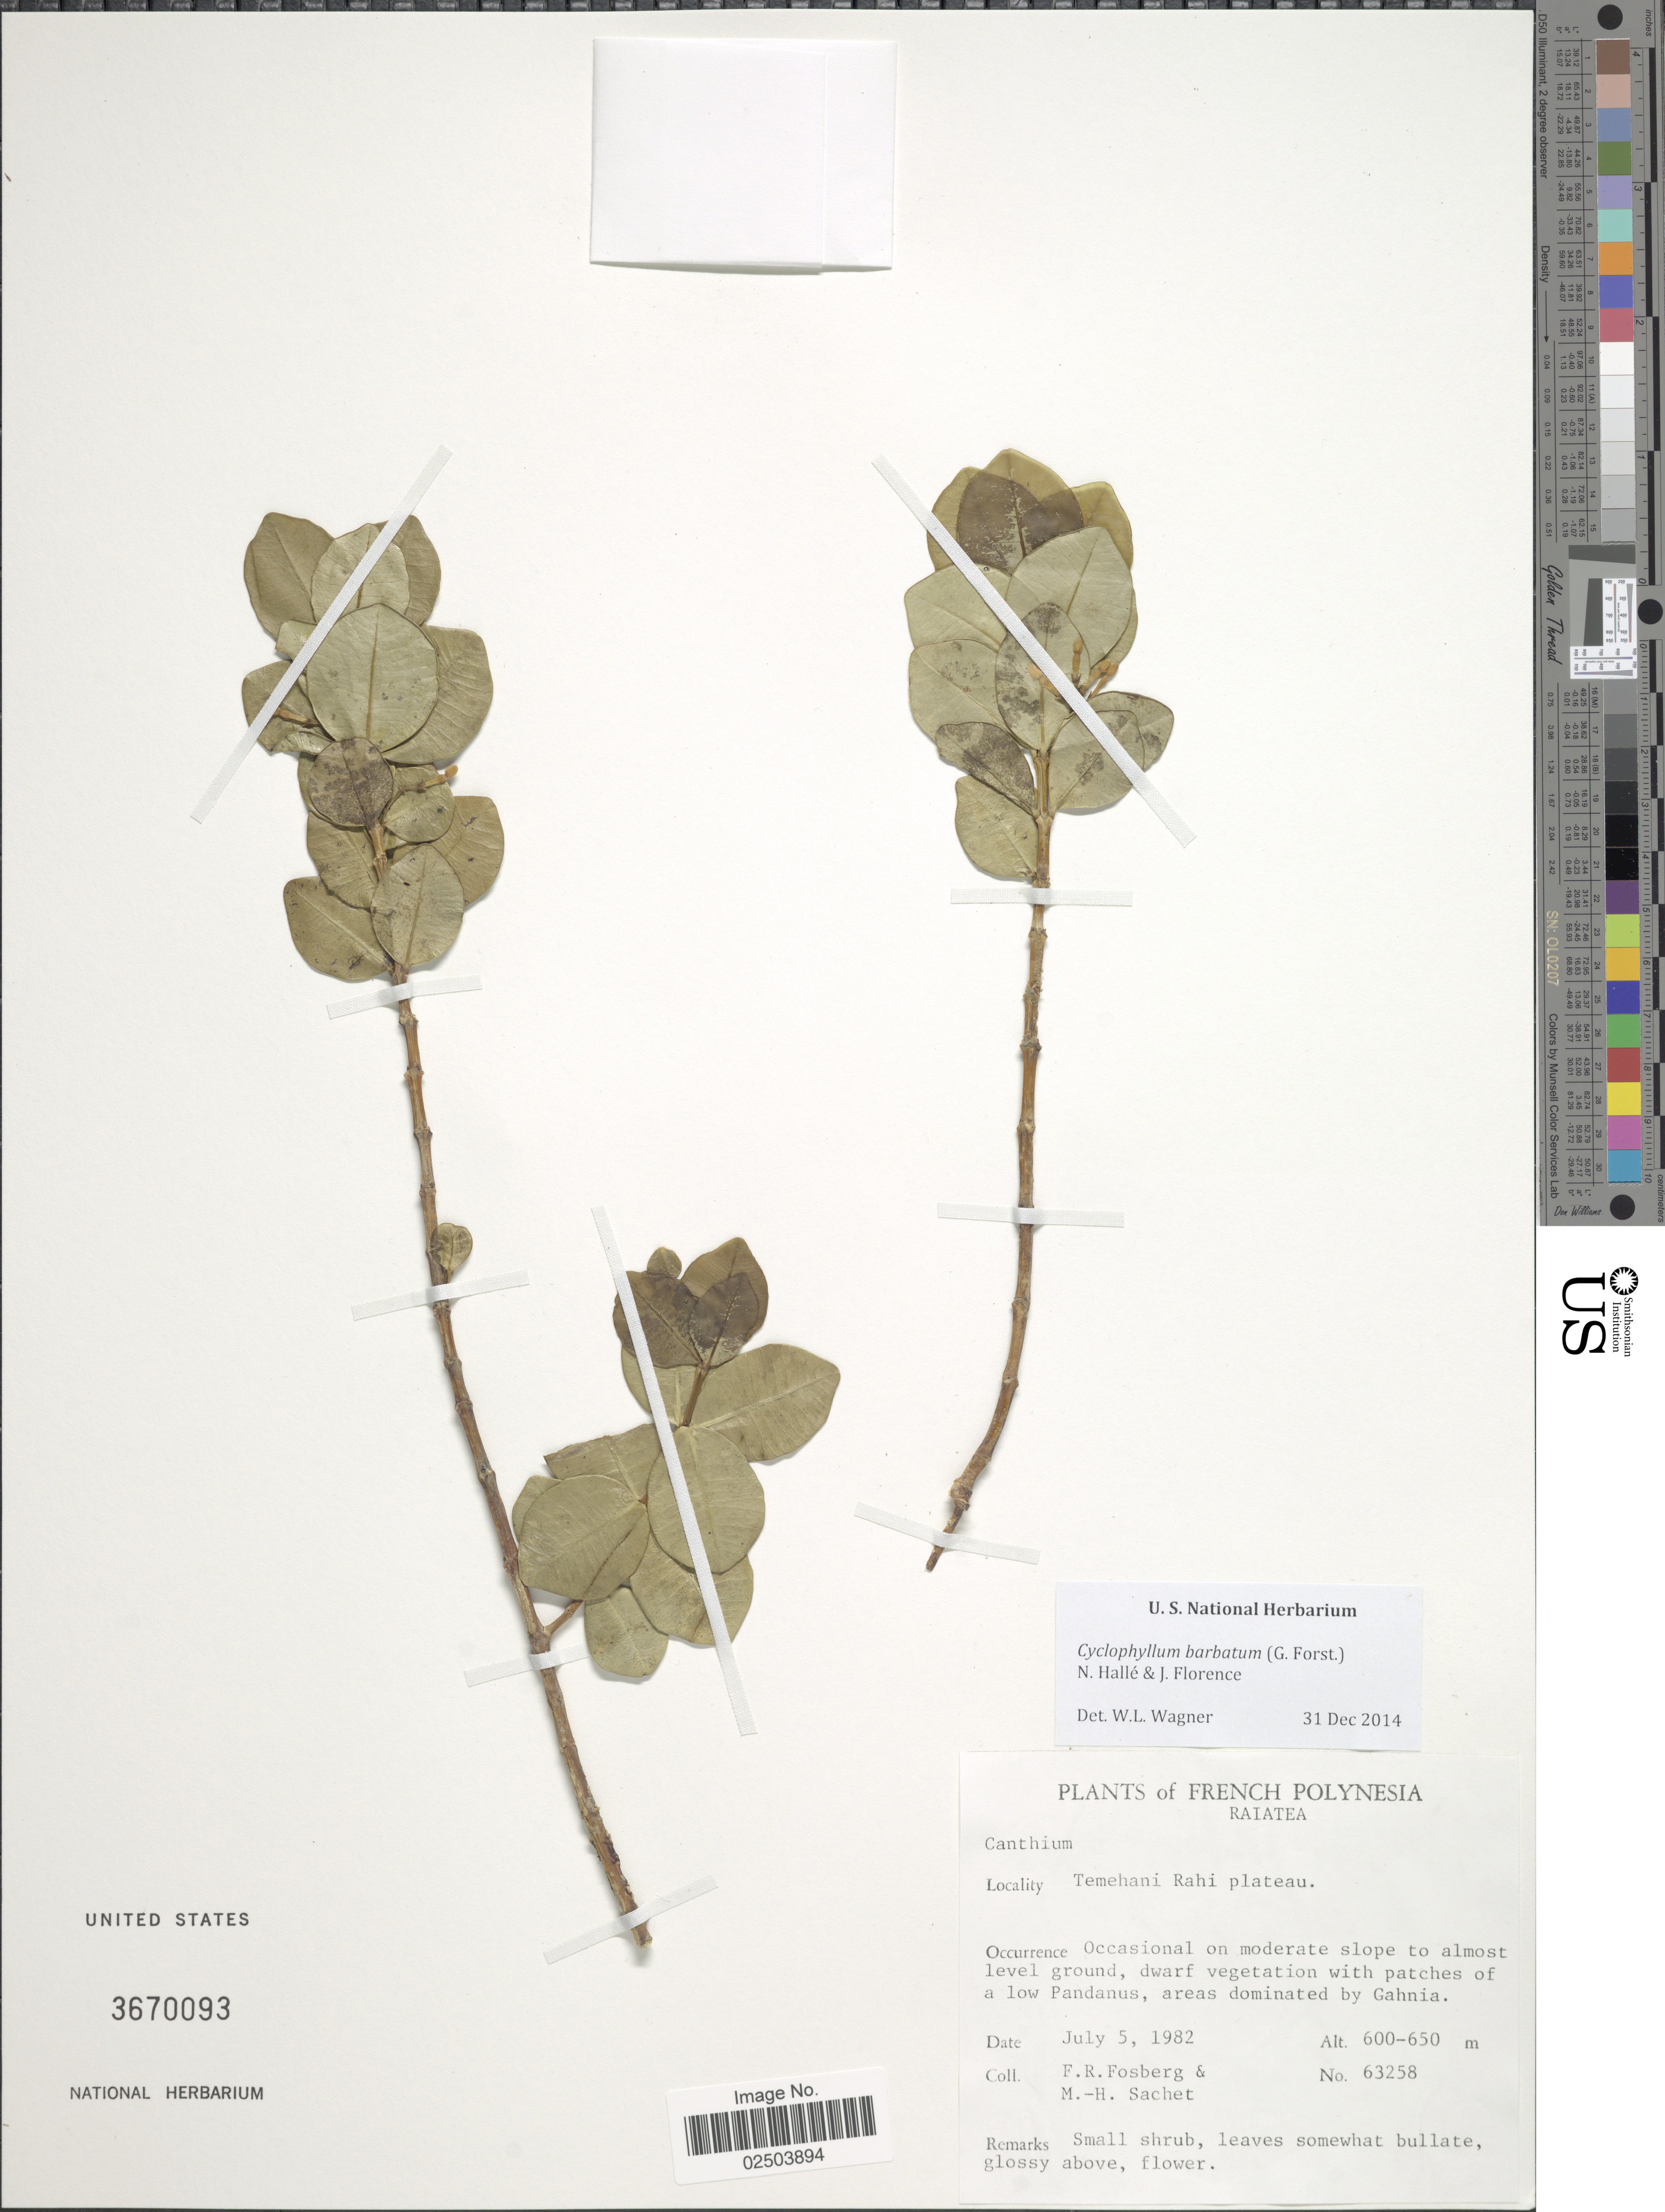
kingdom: Plantae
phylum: Tracheophyta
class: Magnoliopsida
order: Gentianales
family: Rubiaceae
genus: Cyclophyllum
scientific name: Cyclophyllum barbatum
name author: (G. Forst.) N. Hallé & J. Florence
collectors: F. R. Fosberg & M.-H. Sachet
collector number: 63258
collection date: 1982-07-05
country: French Polynesia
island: Raiatea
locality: Raiatea. Temehani Rahi plateau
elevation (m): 600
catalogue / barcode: US 3670093